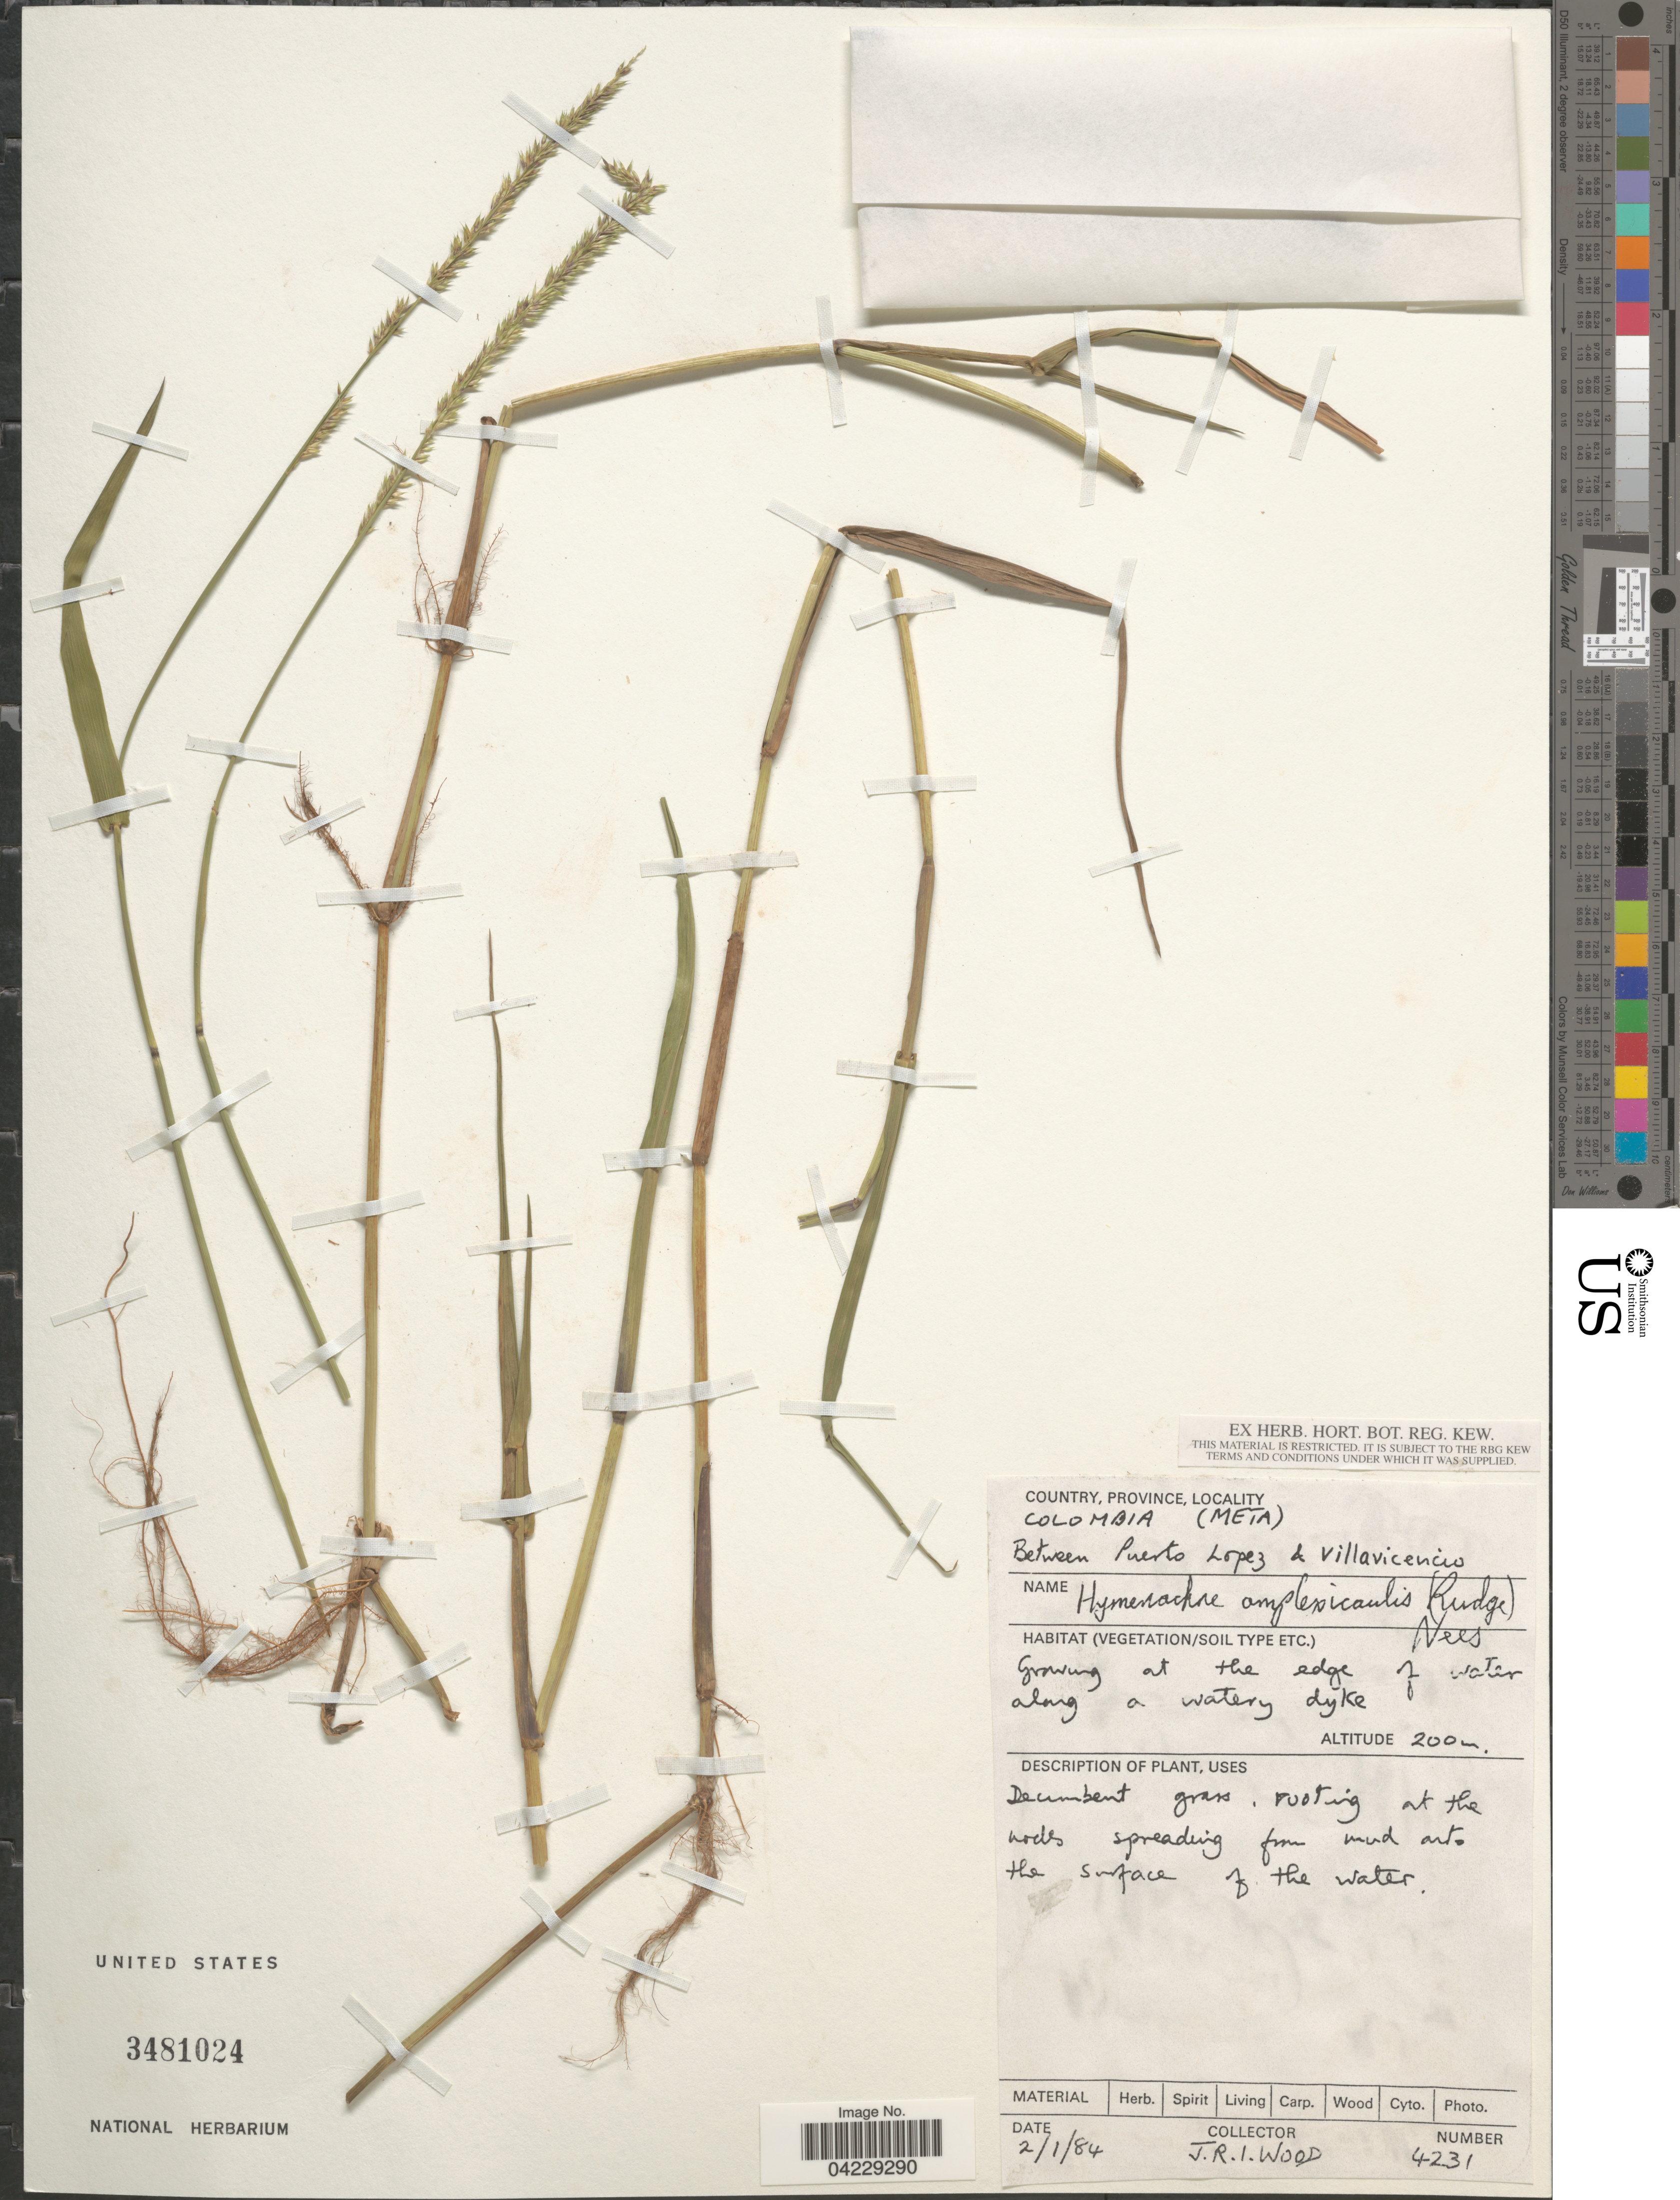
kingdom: Plantae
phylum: Tracheophyta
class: Liliopsida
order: Poales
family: Poaceae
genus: Hymenachne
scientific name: Hymenachne amplexicaulis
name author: (Rudge) Nees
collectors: J. R. I. Wood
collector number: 4231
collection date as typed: Transcribed d/m/y: 2/1/84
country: Colombia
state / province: Meta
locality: Between Puerto Lopez & Villavicencio.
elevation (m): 200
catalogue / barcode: US 3481024